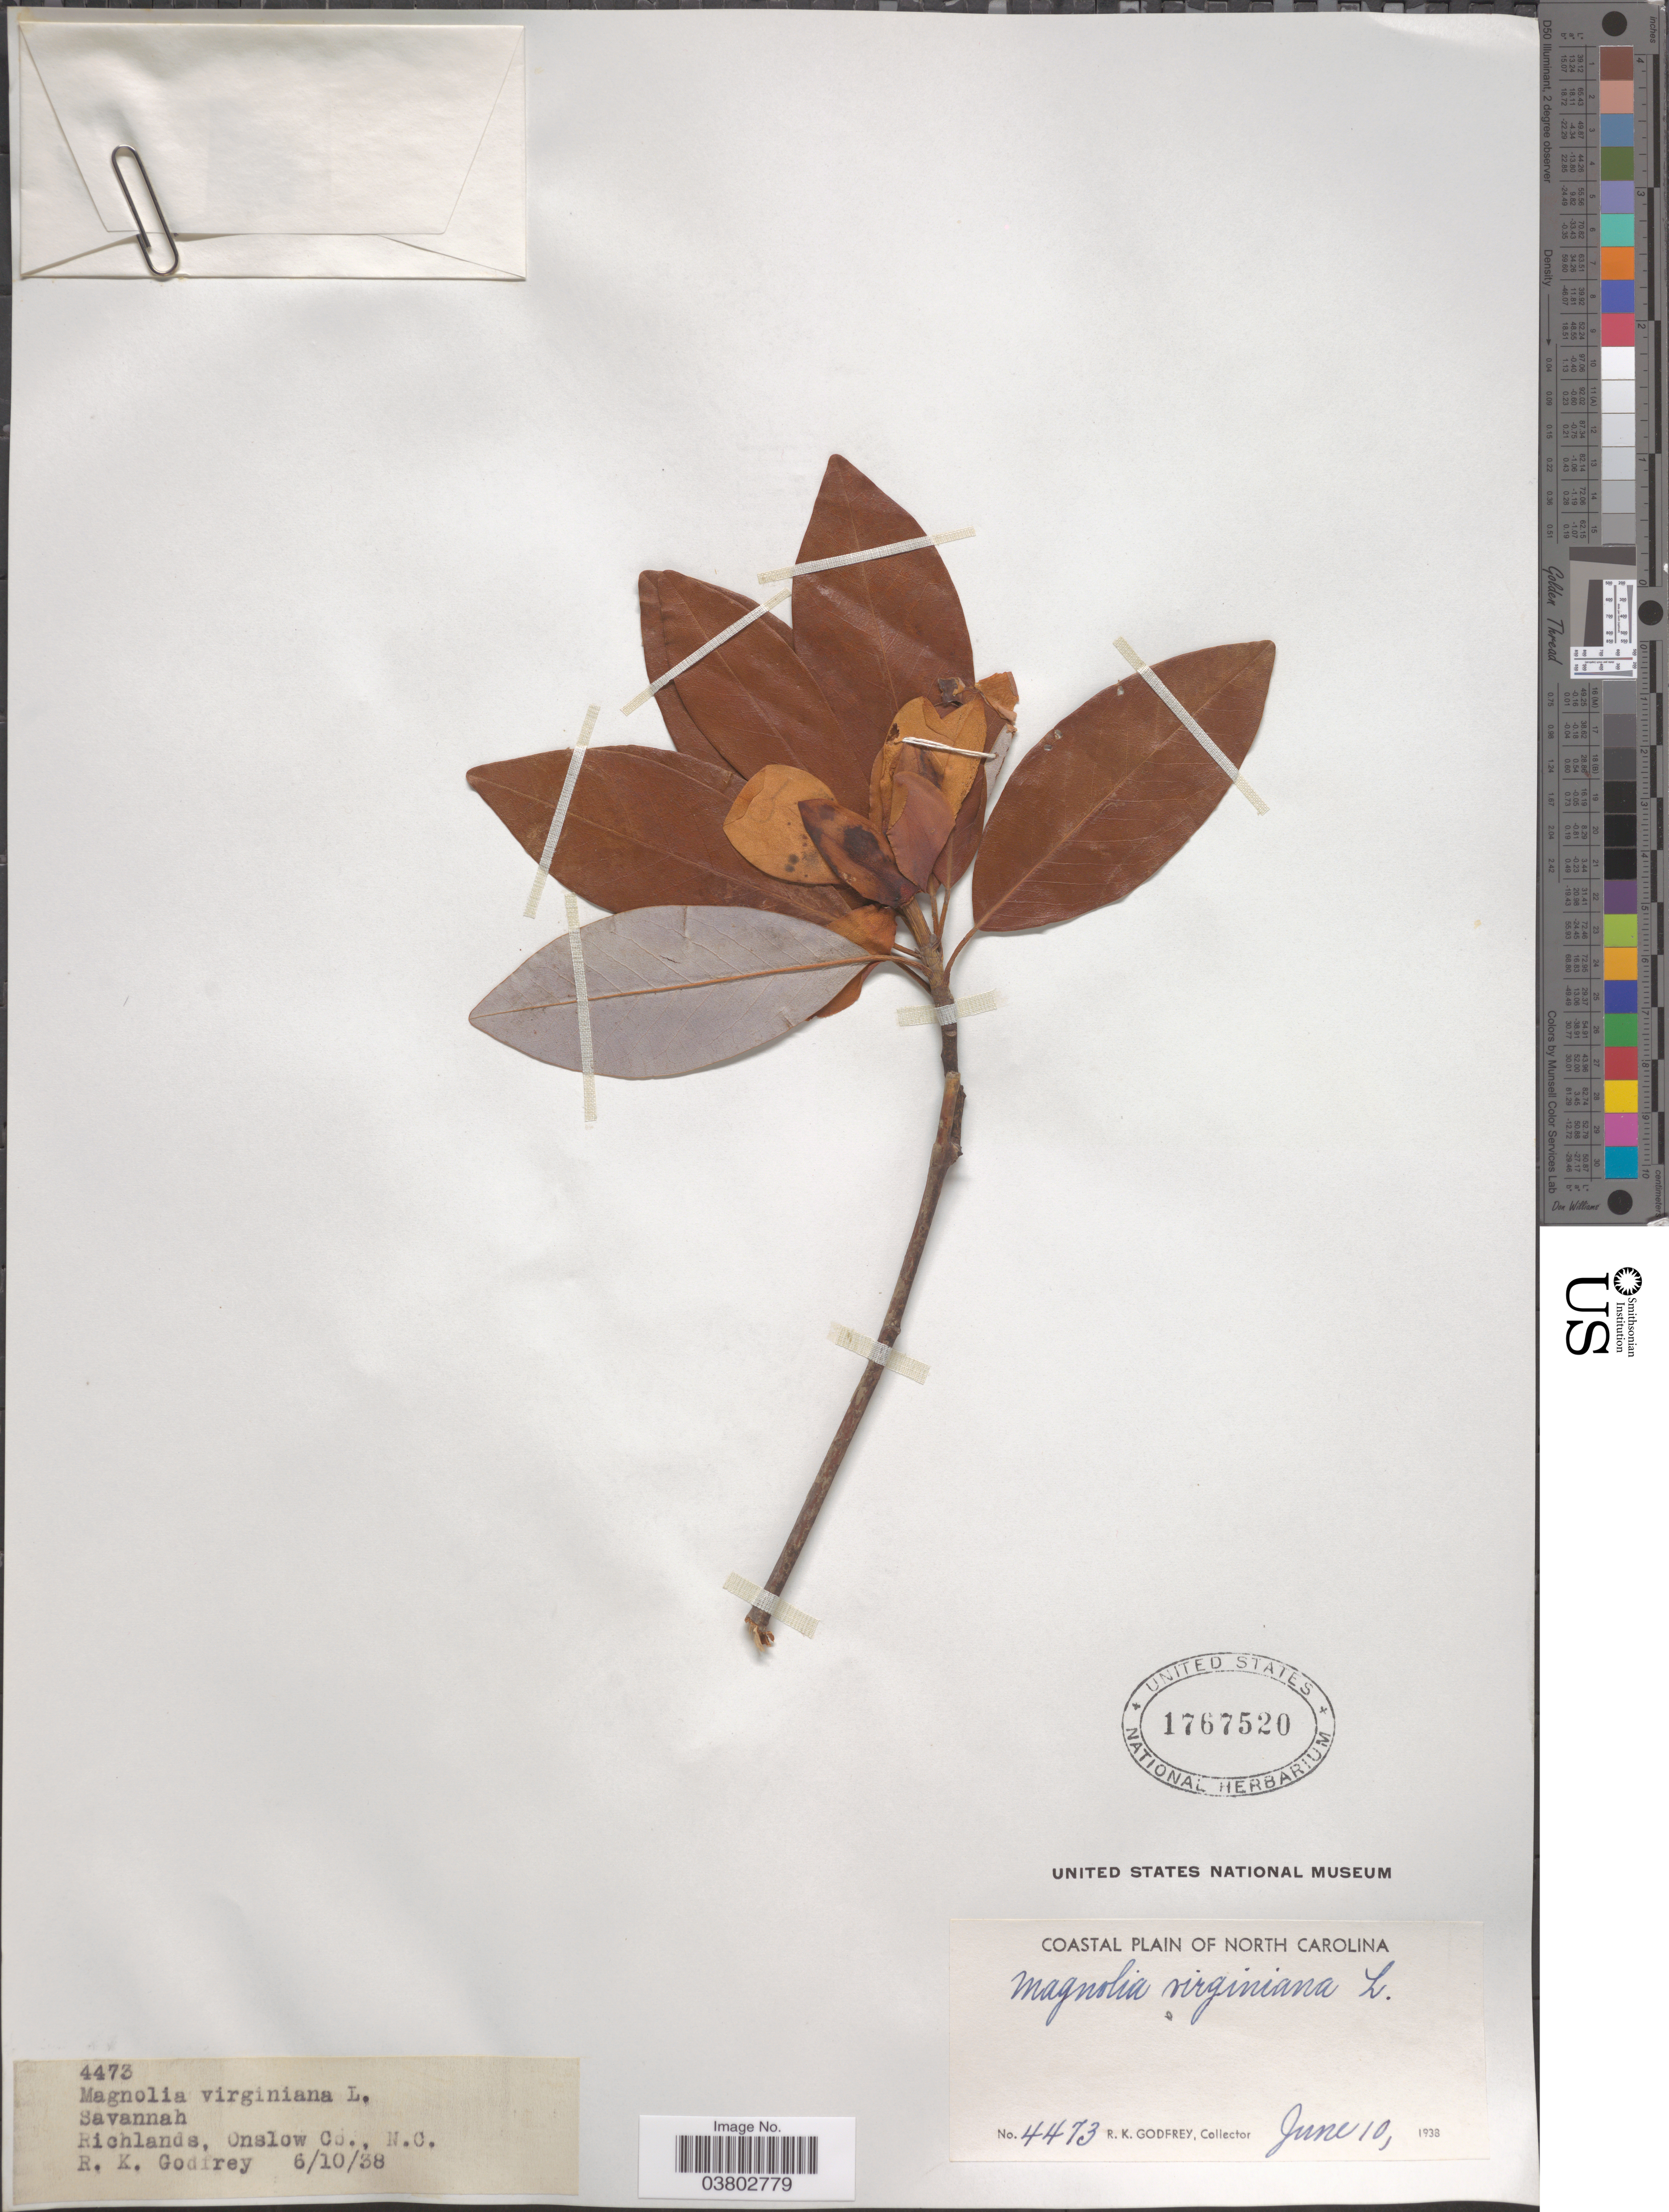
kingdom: Plantae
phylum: Tracheophyta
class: Magnoliopsida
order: Magnoliales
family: Magnoliaceae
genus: Magnolia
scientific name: Magnolia virginiana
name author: L.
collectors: R. K. Godfrey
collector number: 4473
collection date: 1938-06-10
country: United States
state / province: North Carolina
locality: Coastal Plain of North Carolina. Richlands, Onslow Co.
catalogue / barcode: US 1767520